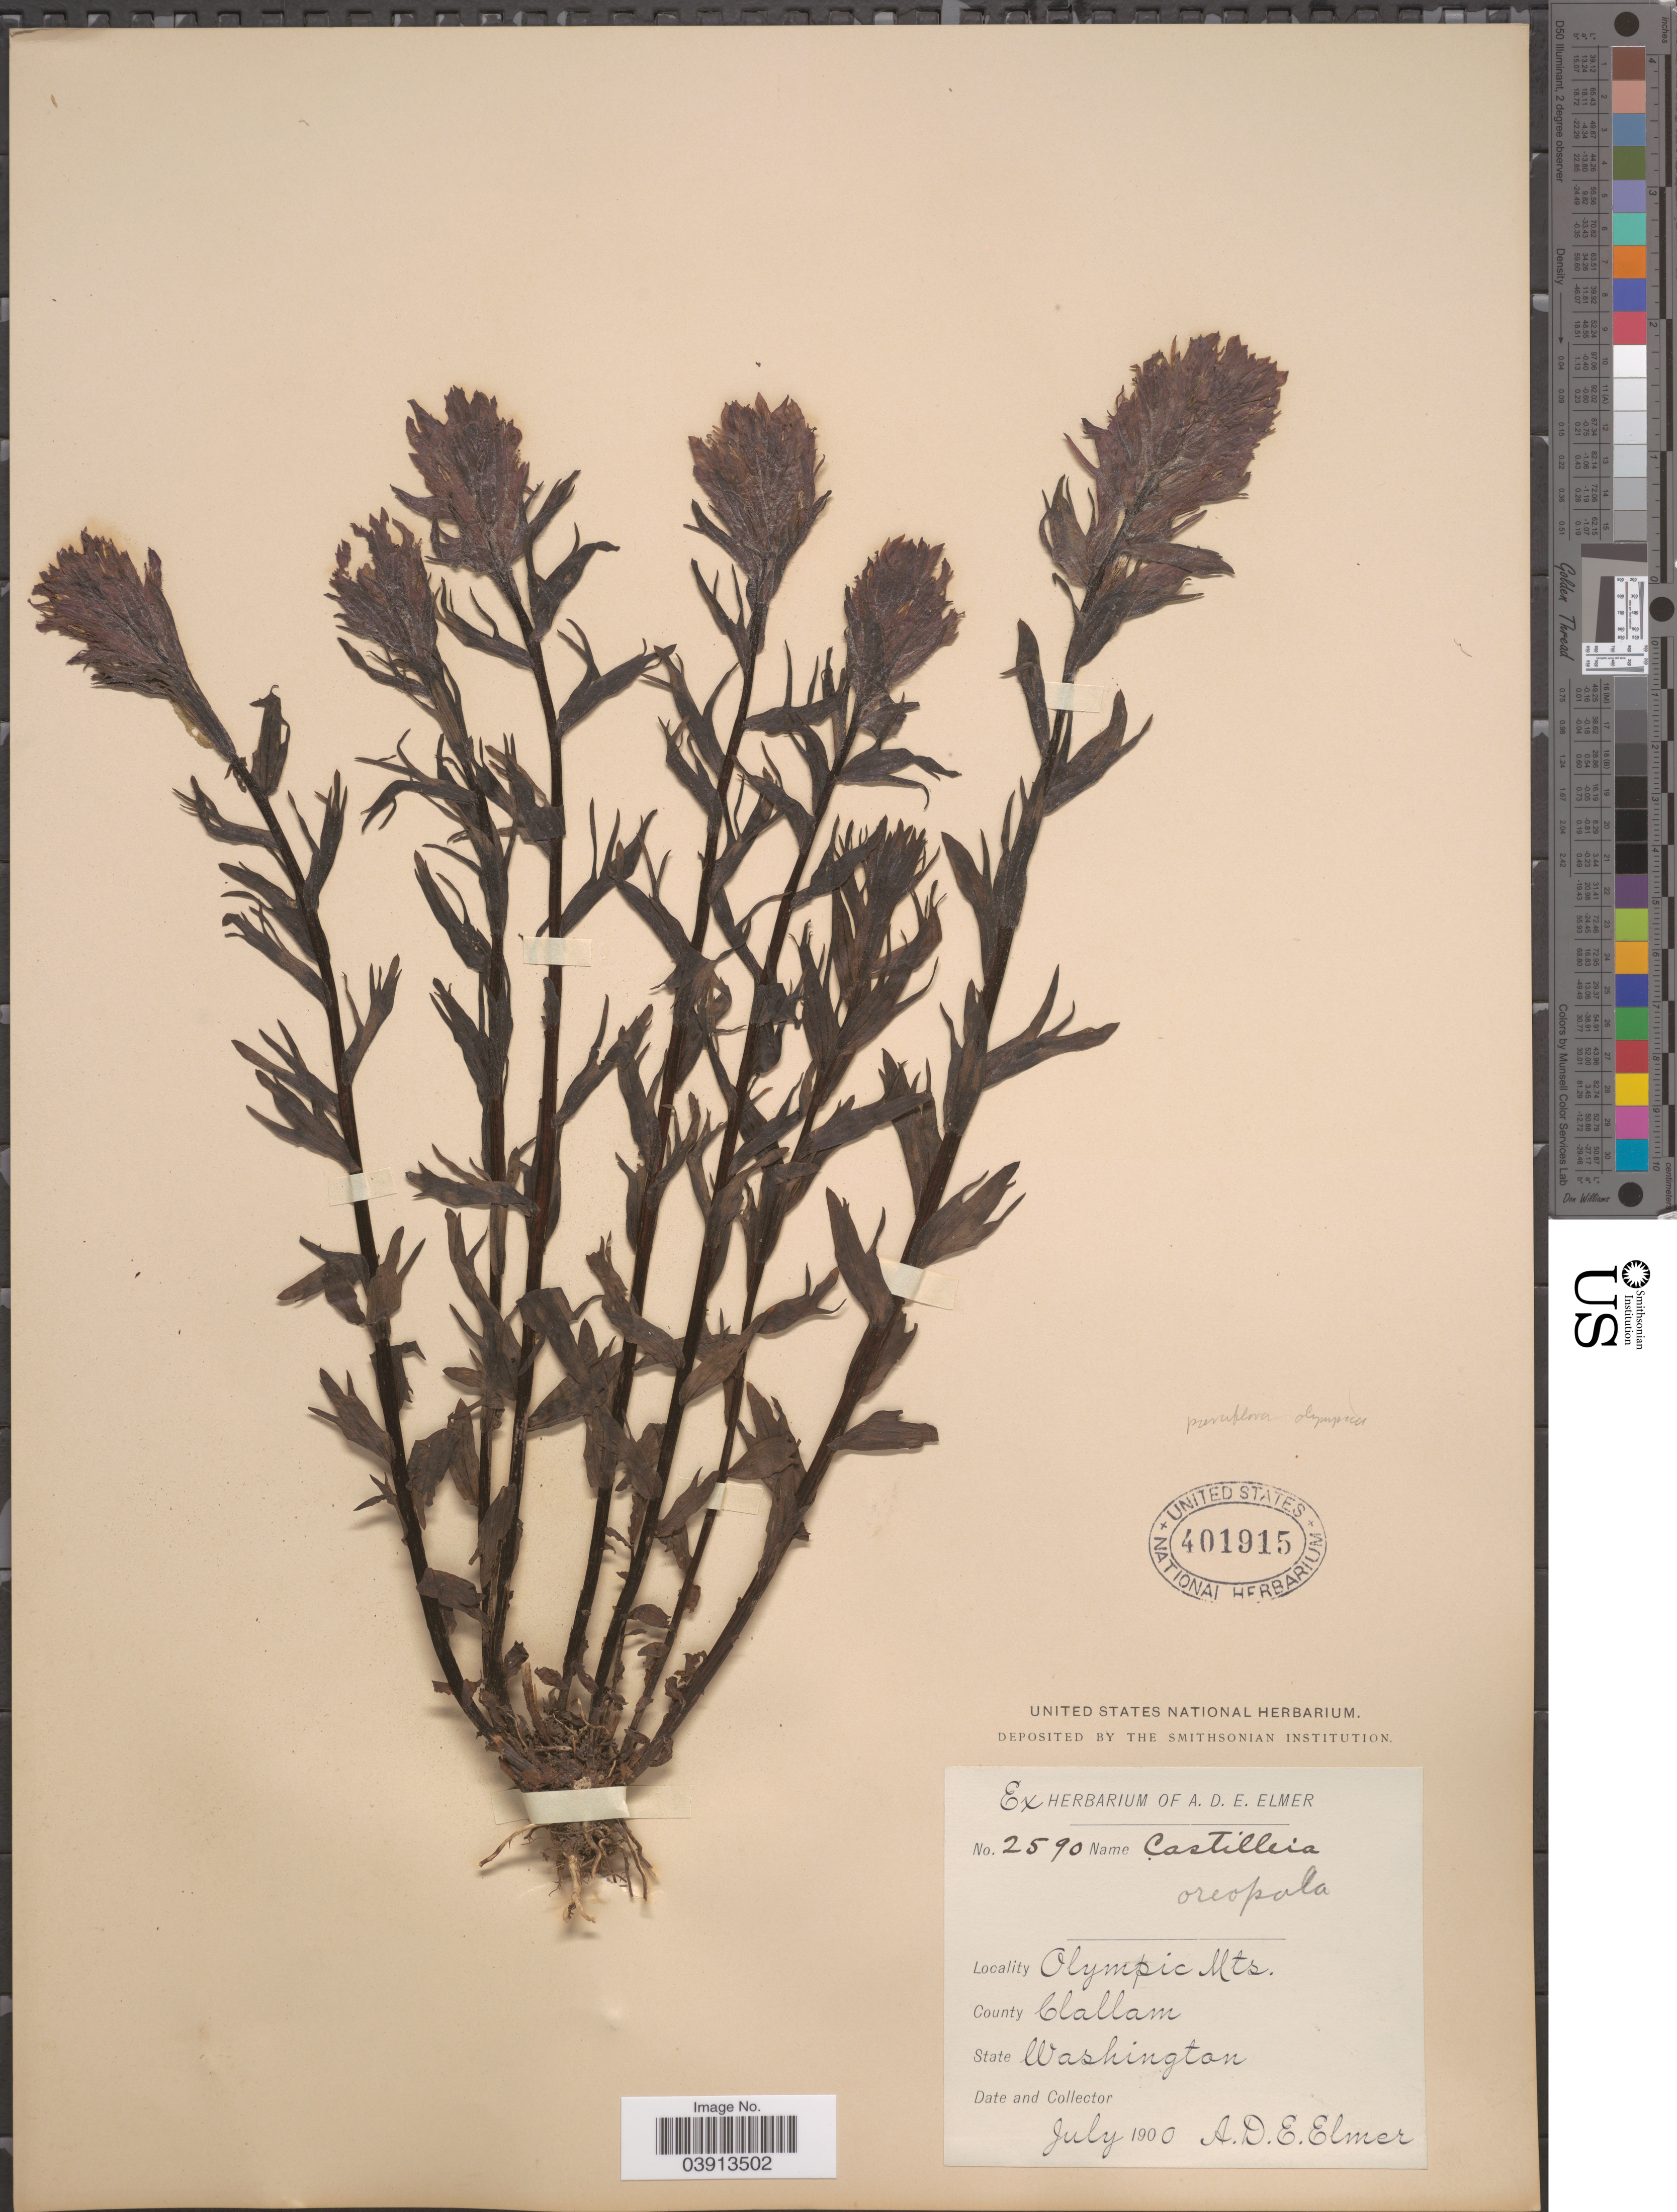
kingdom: Plantae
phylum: Tracheophyta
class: Magnoliopsida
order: Lamiales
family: Orobanchaceae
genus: Castilleja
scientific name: Castilleja parviflora var. olympica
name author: (G.N. Jones) Ownbey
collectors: A. D. E. Elmer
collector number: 2590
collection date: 1900-07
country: United States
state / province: Washington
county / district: Clallam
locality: Olympic Mts. County Clallam.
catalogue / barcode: US 401915